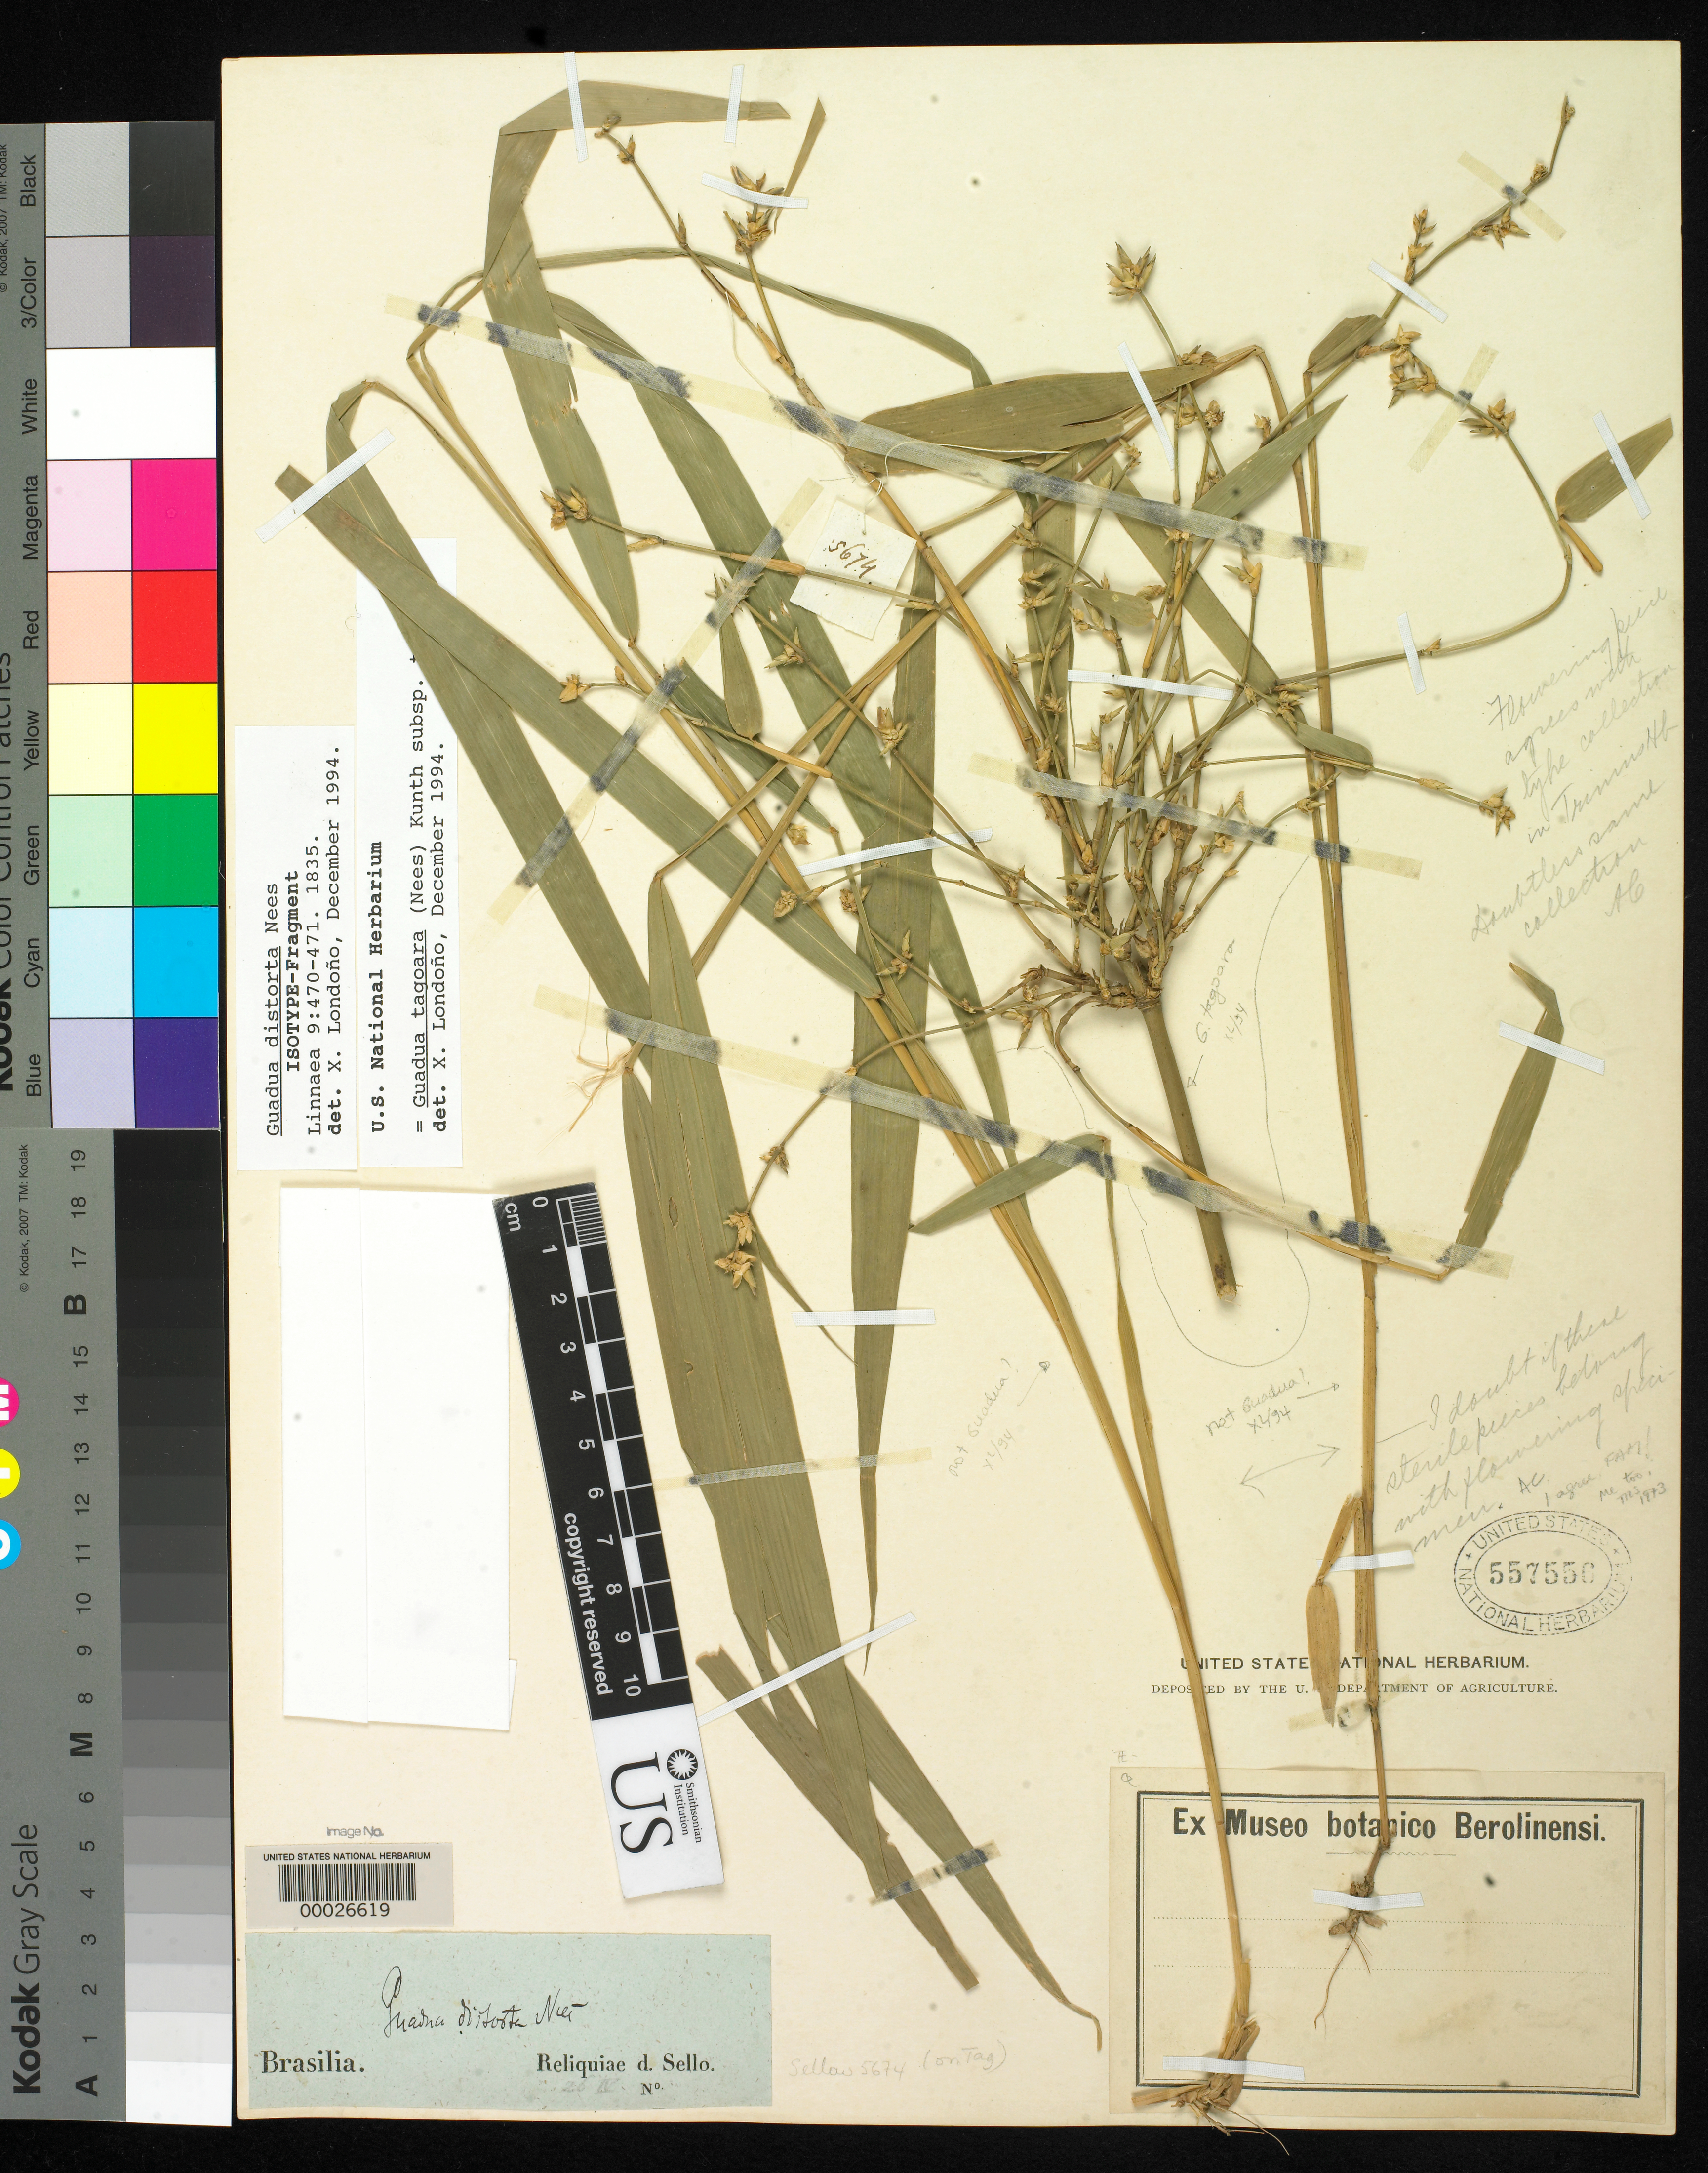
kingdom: Plantae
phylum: Tracheophyta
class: Liliopsida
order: Poales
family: Poaceae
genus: Bambusa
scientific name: Bambusa distorta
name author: Nees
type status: Isotype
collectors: F. Sellow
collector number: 5674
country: Brazil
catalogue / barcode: US 557556